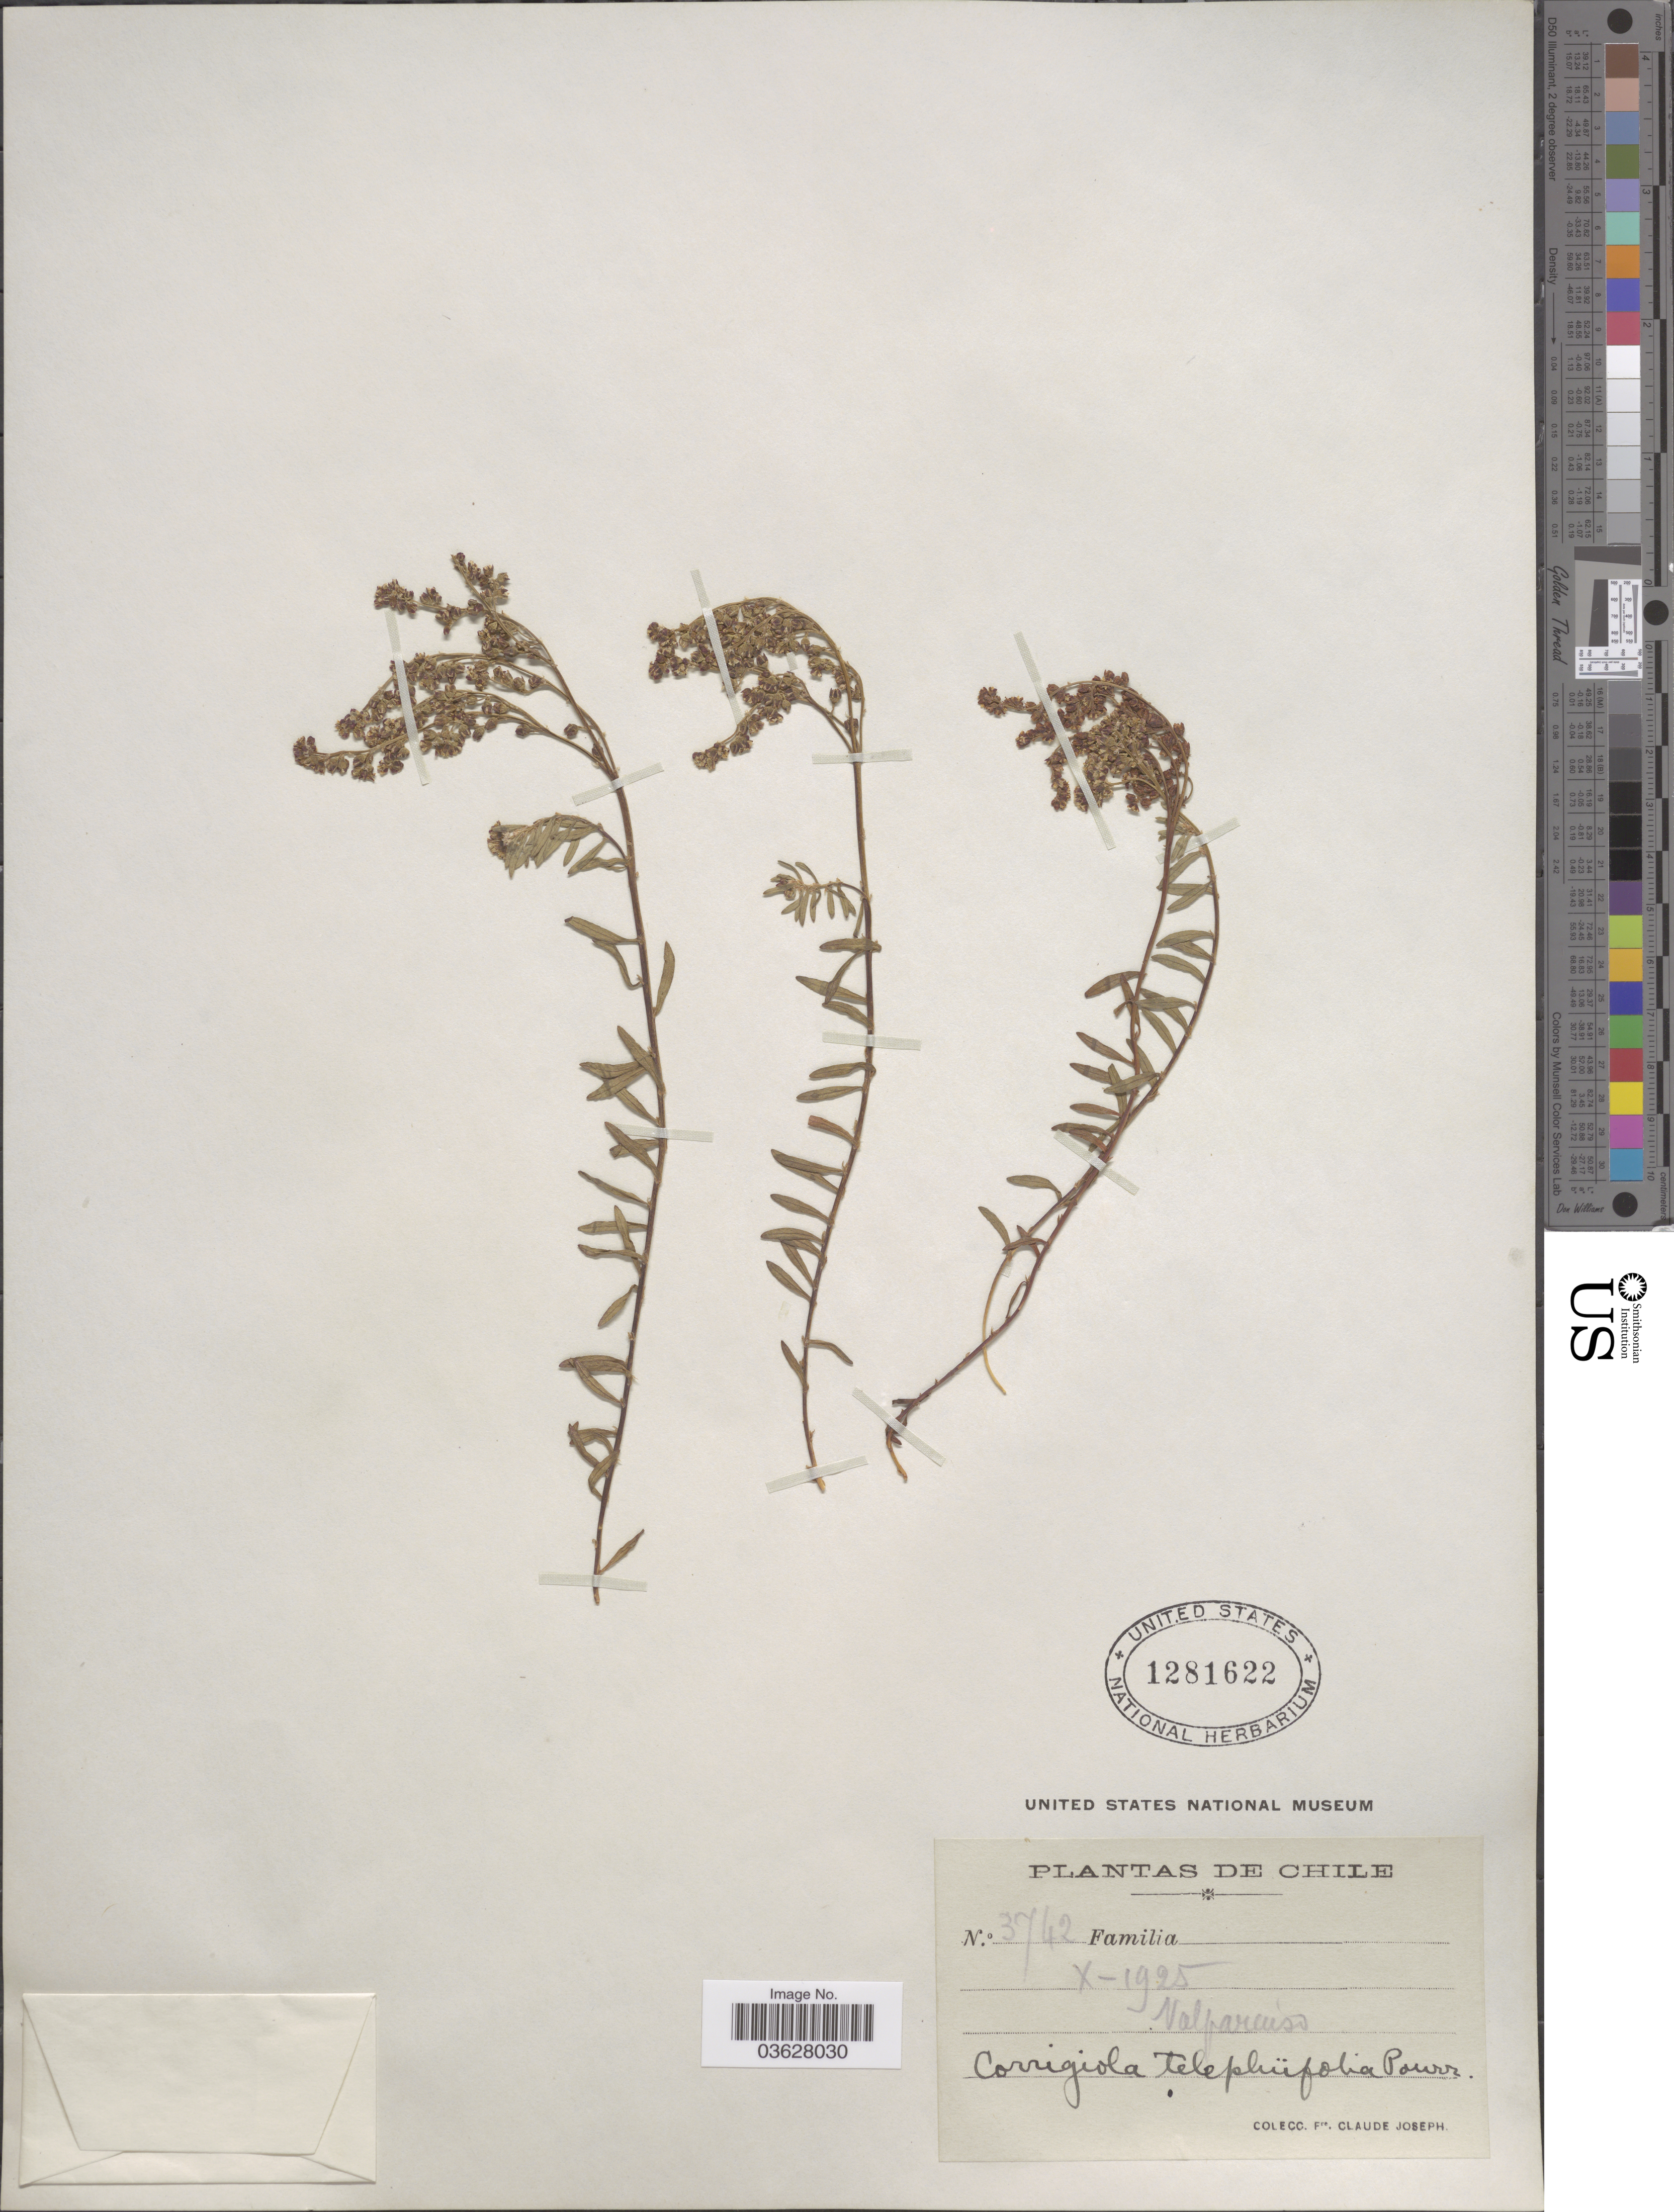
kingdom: Plantae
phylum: Tracheophyta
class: Magnoliopsida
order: Caryophyllales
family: Caryophyllaceae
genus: Corrigiola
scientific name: Corrigiola telephiifolia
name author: Pourr.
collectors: Bro. Claude-Joseph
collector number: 3742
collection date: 1925-10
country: Chile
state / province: Valparaíso (V)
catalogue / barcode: US 1281622